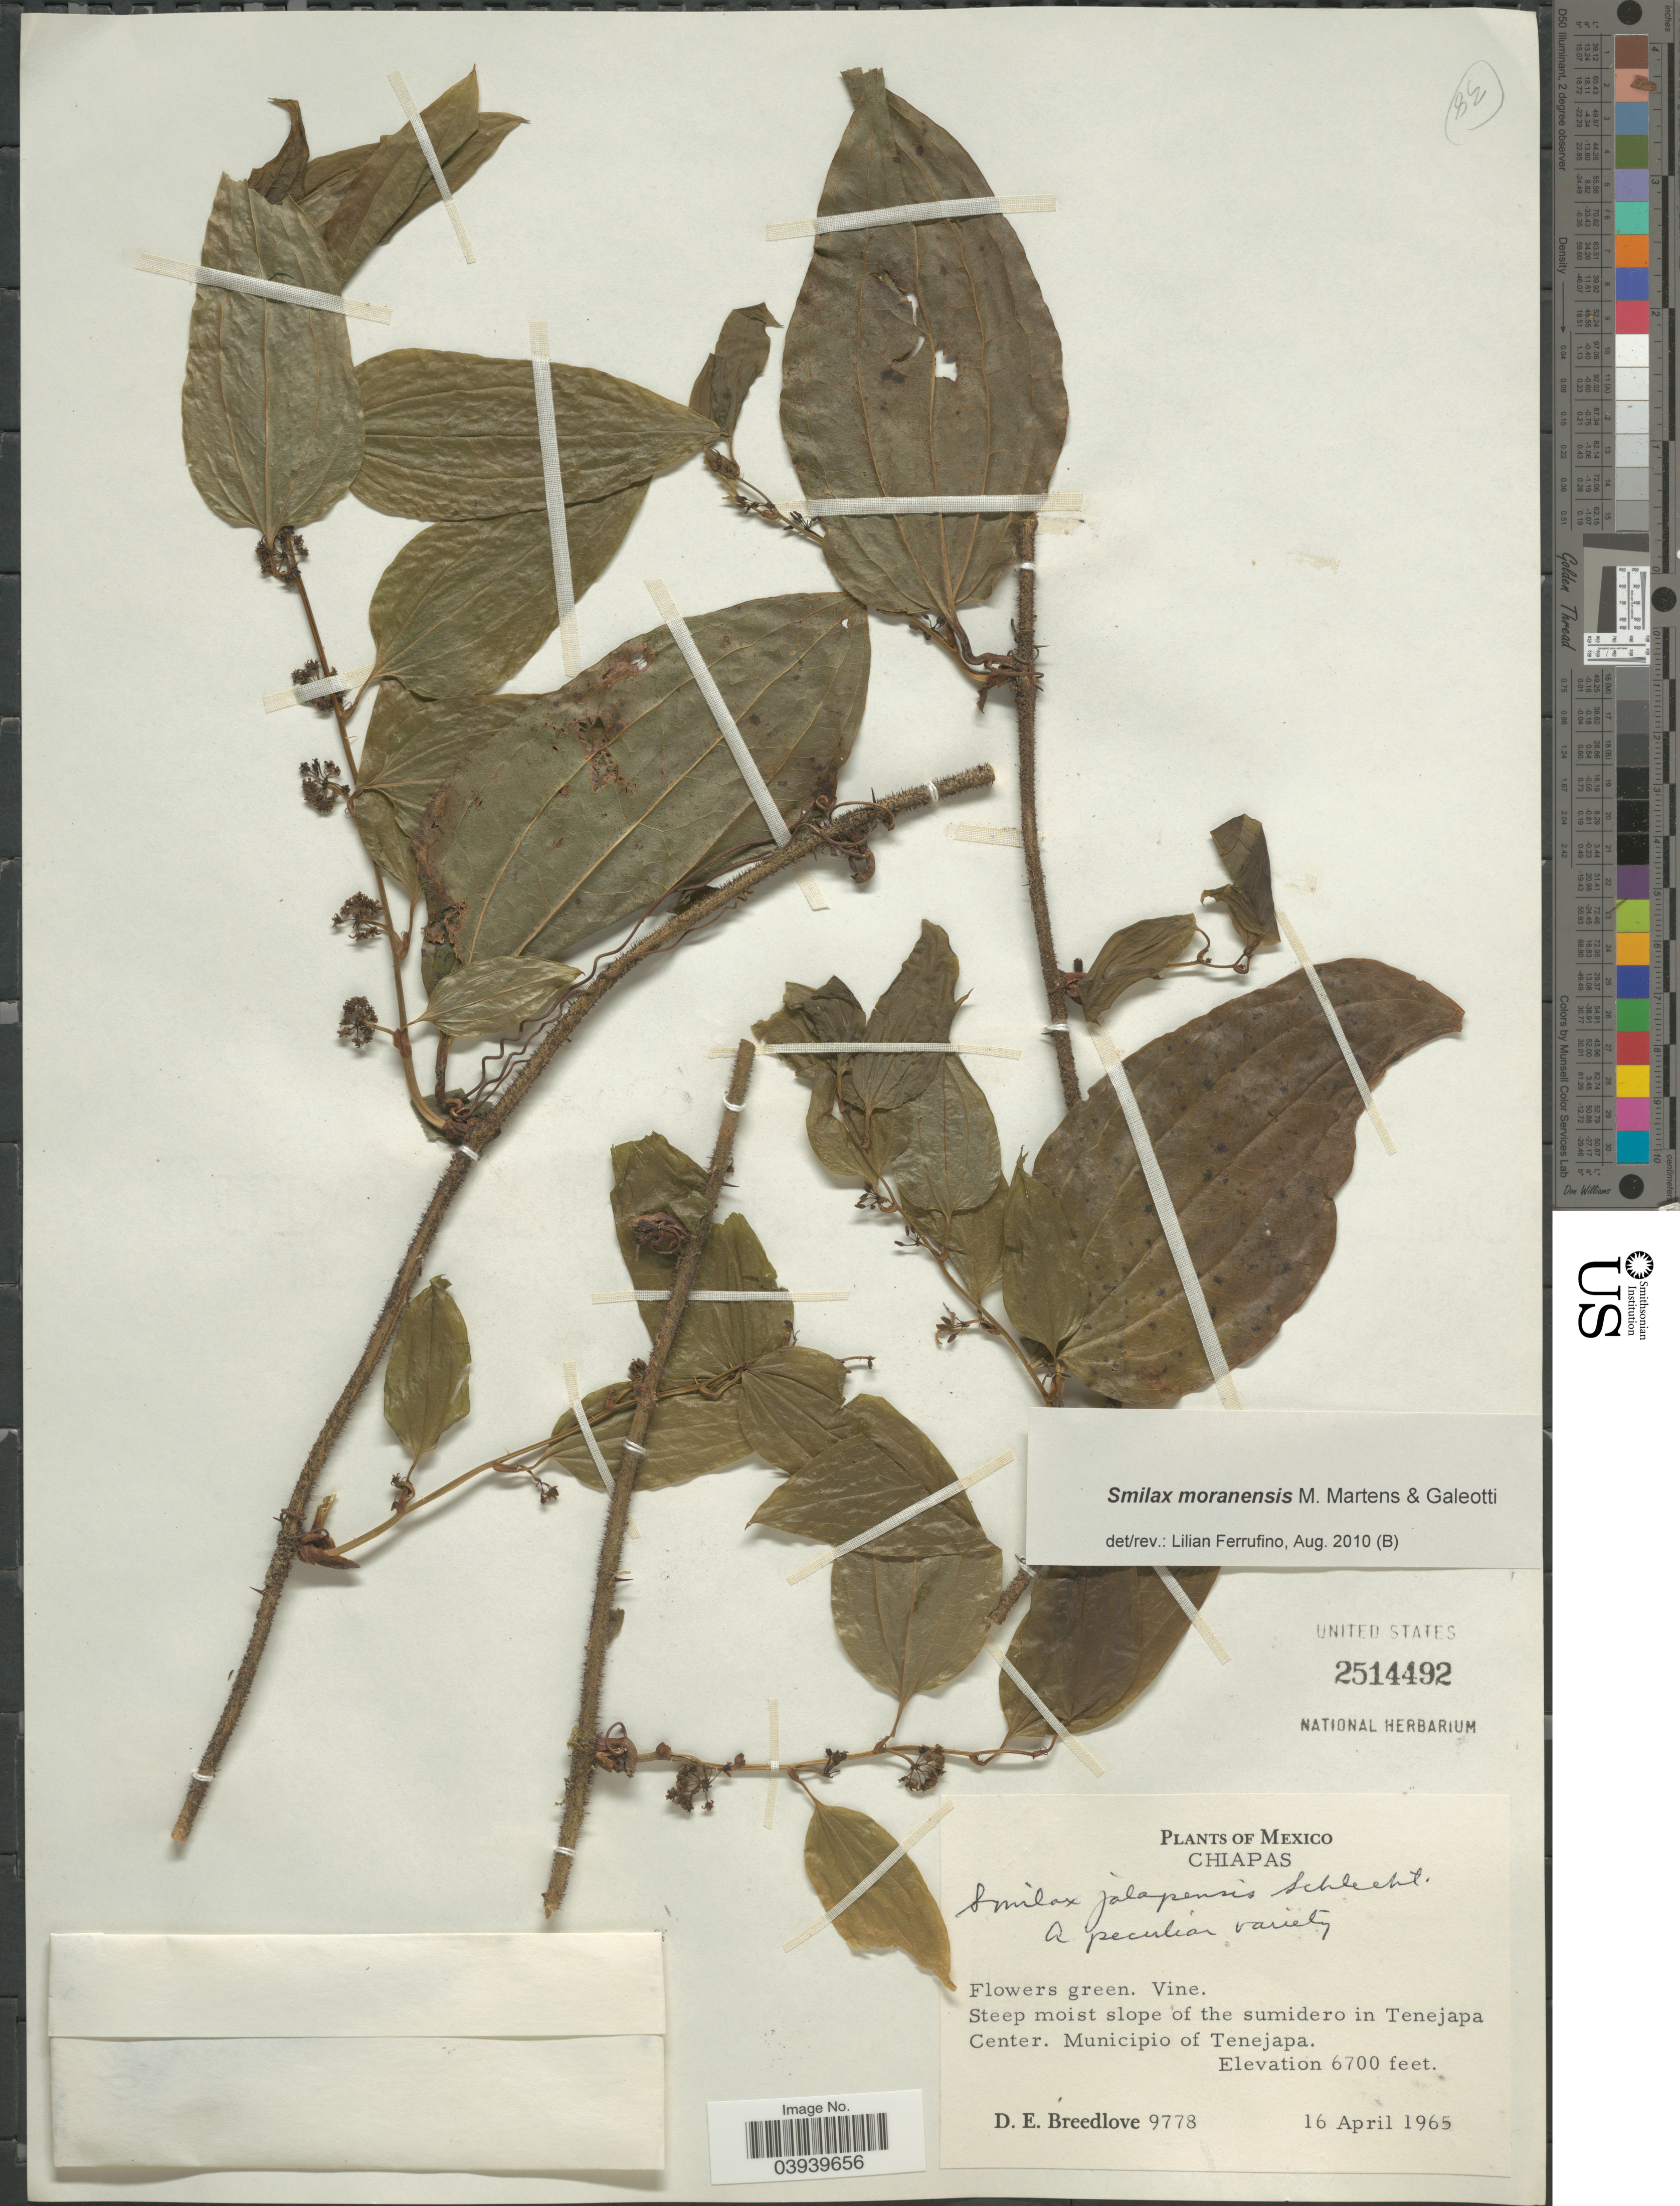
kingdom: Plantae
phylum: Tracheophyta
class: Liliopsida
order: Liliales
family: Smilacaceae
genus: Smilax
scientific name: Smilax moranensis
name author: M. Martens & Galeotti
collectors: D. E. Breedlove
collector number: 9778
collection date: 1965-04-16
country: Mexico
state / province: Chiapas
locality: Steep moist slope of the sumidero in Tenejapa Center. Municipio of Tenejapa.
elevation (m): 2042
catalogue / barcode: US 2514492